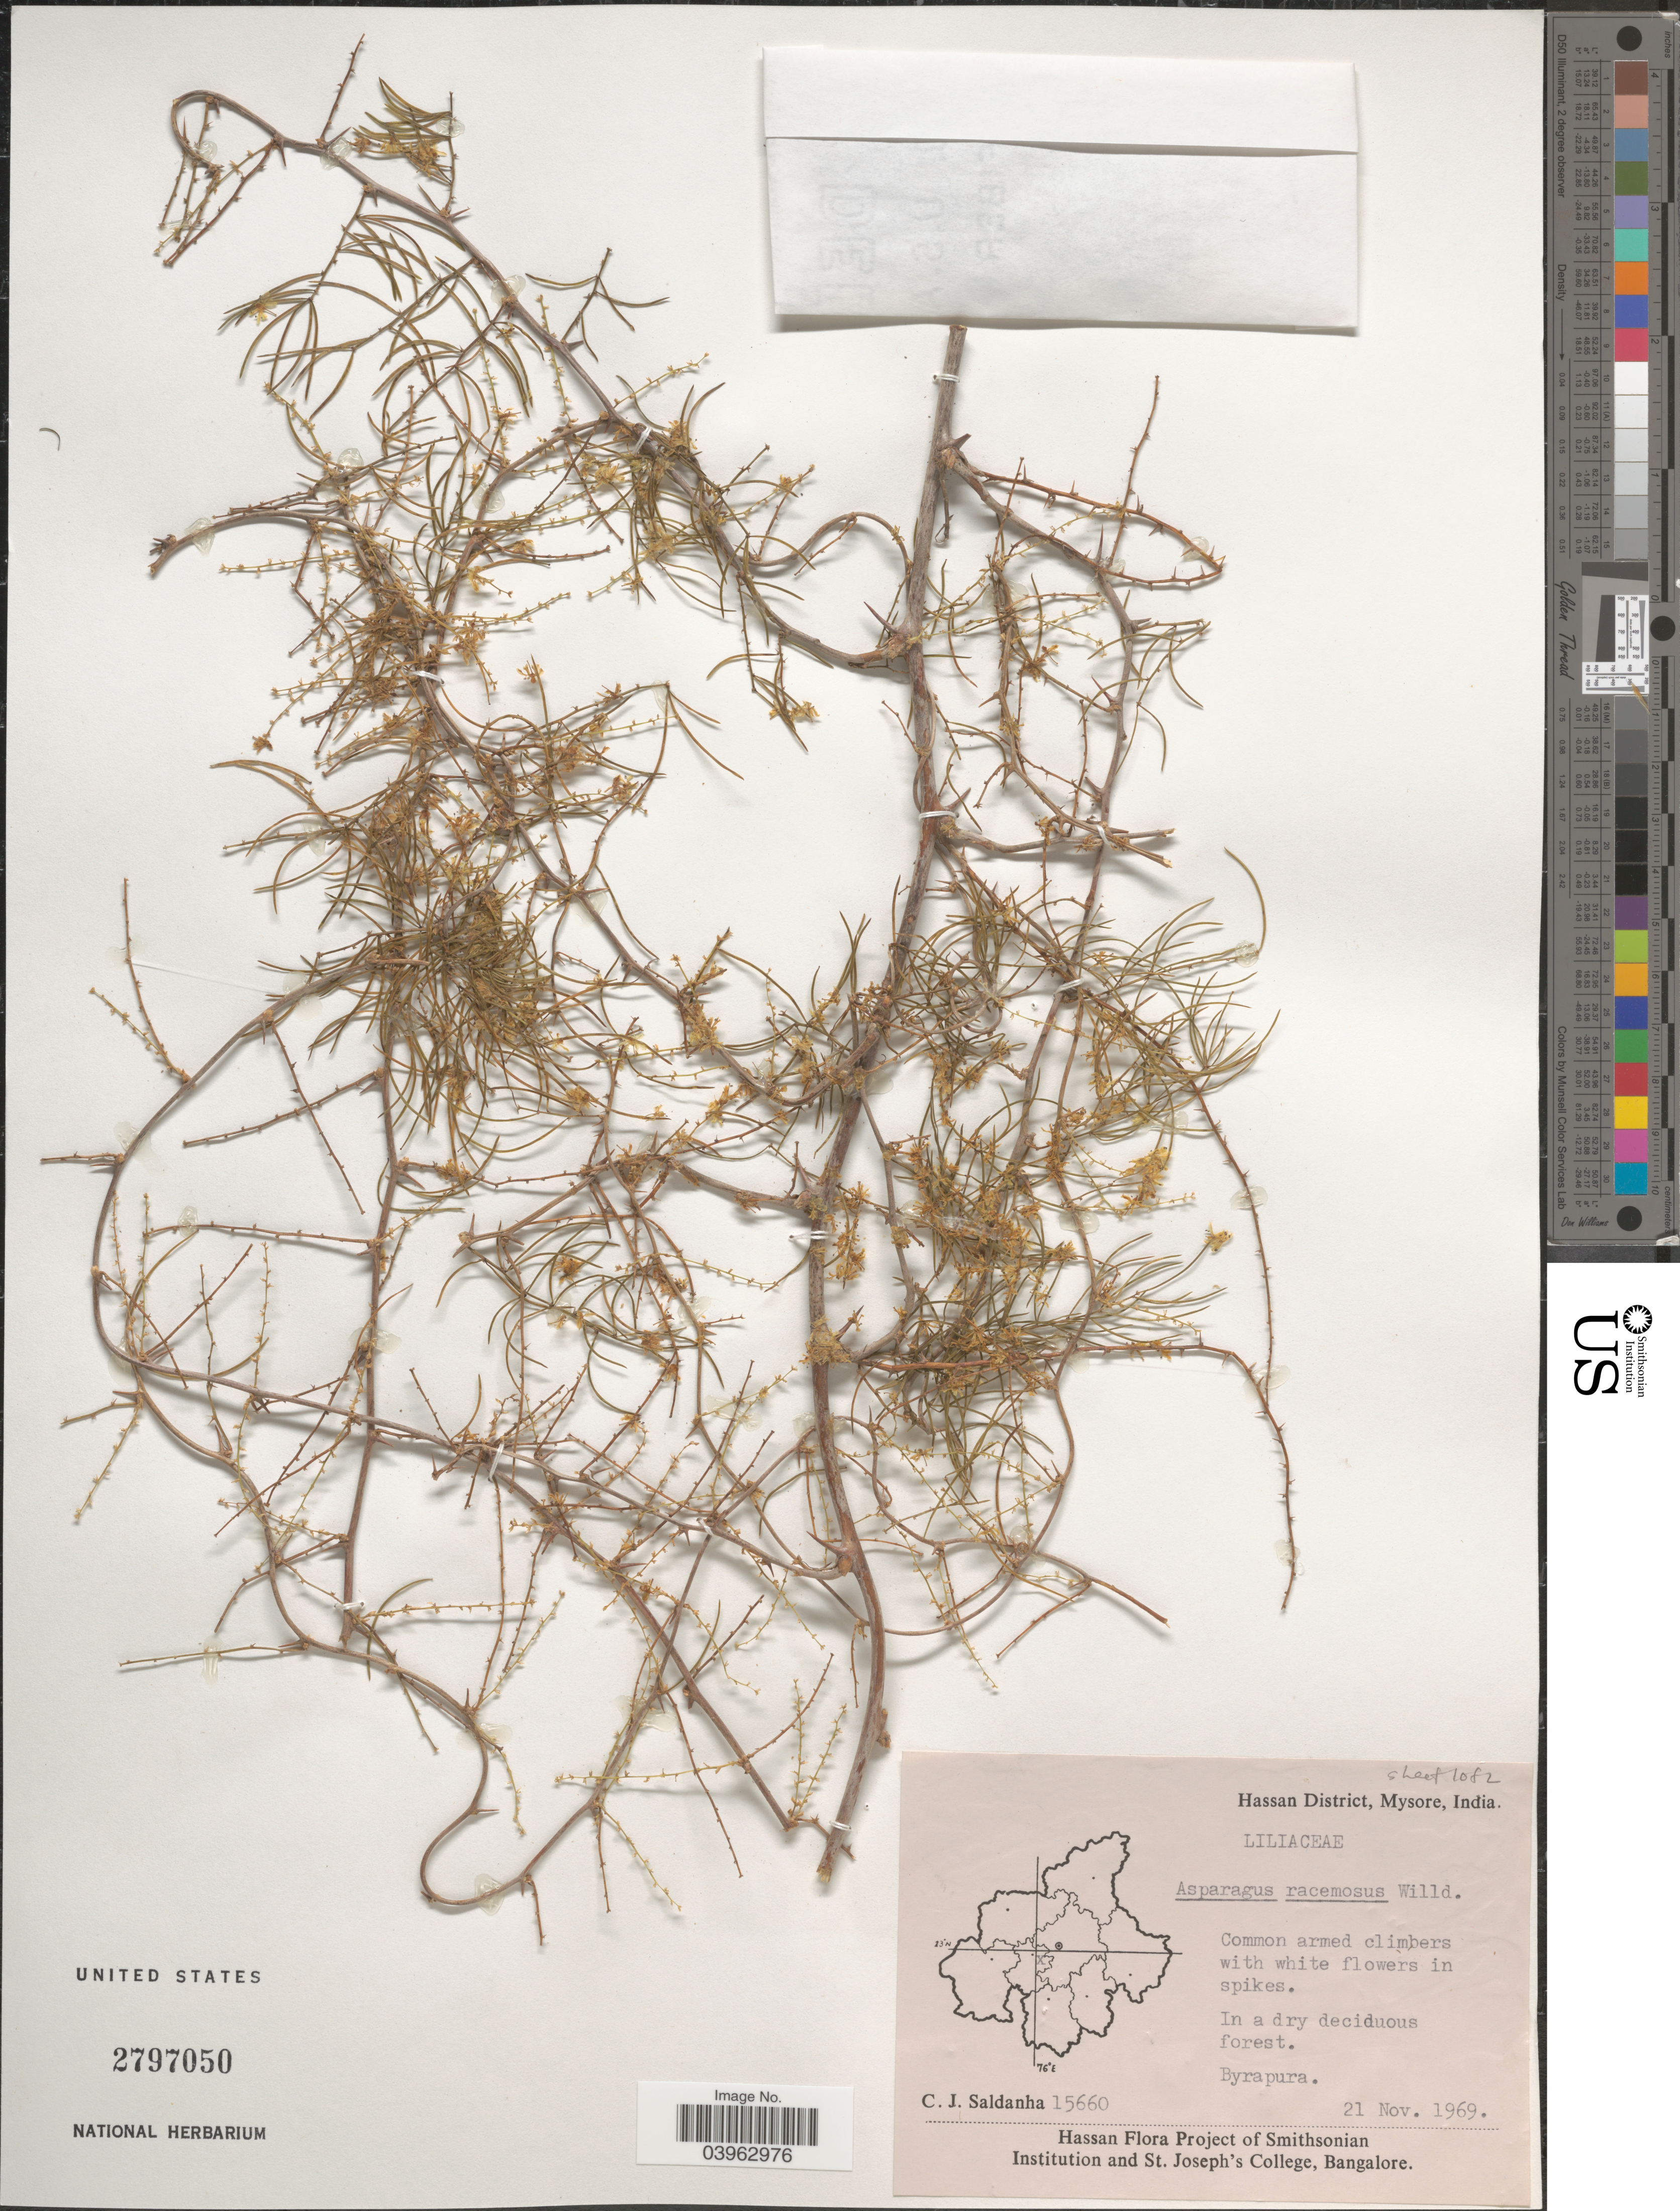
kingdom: Plantae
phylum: Tracheophyta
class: Liliopsida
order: Asparagales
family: Asparagaceae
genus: Asparagus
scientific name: Asparagus racemosus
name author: Willd.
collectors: C. J. Saldanha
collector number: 15660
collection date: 1969-11-21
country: India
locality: Hassan District, Mysore. Byrapura.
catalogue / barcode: US 2797050